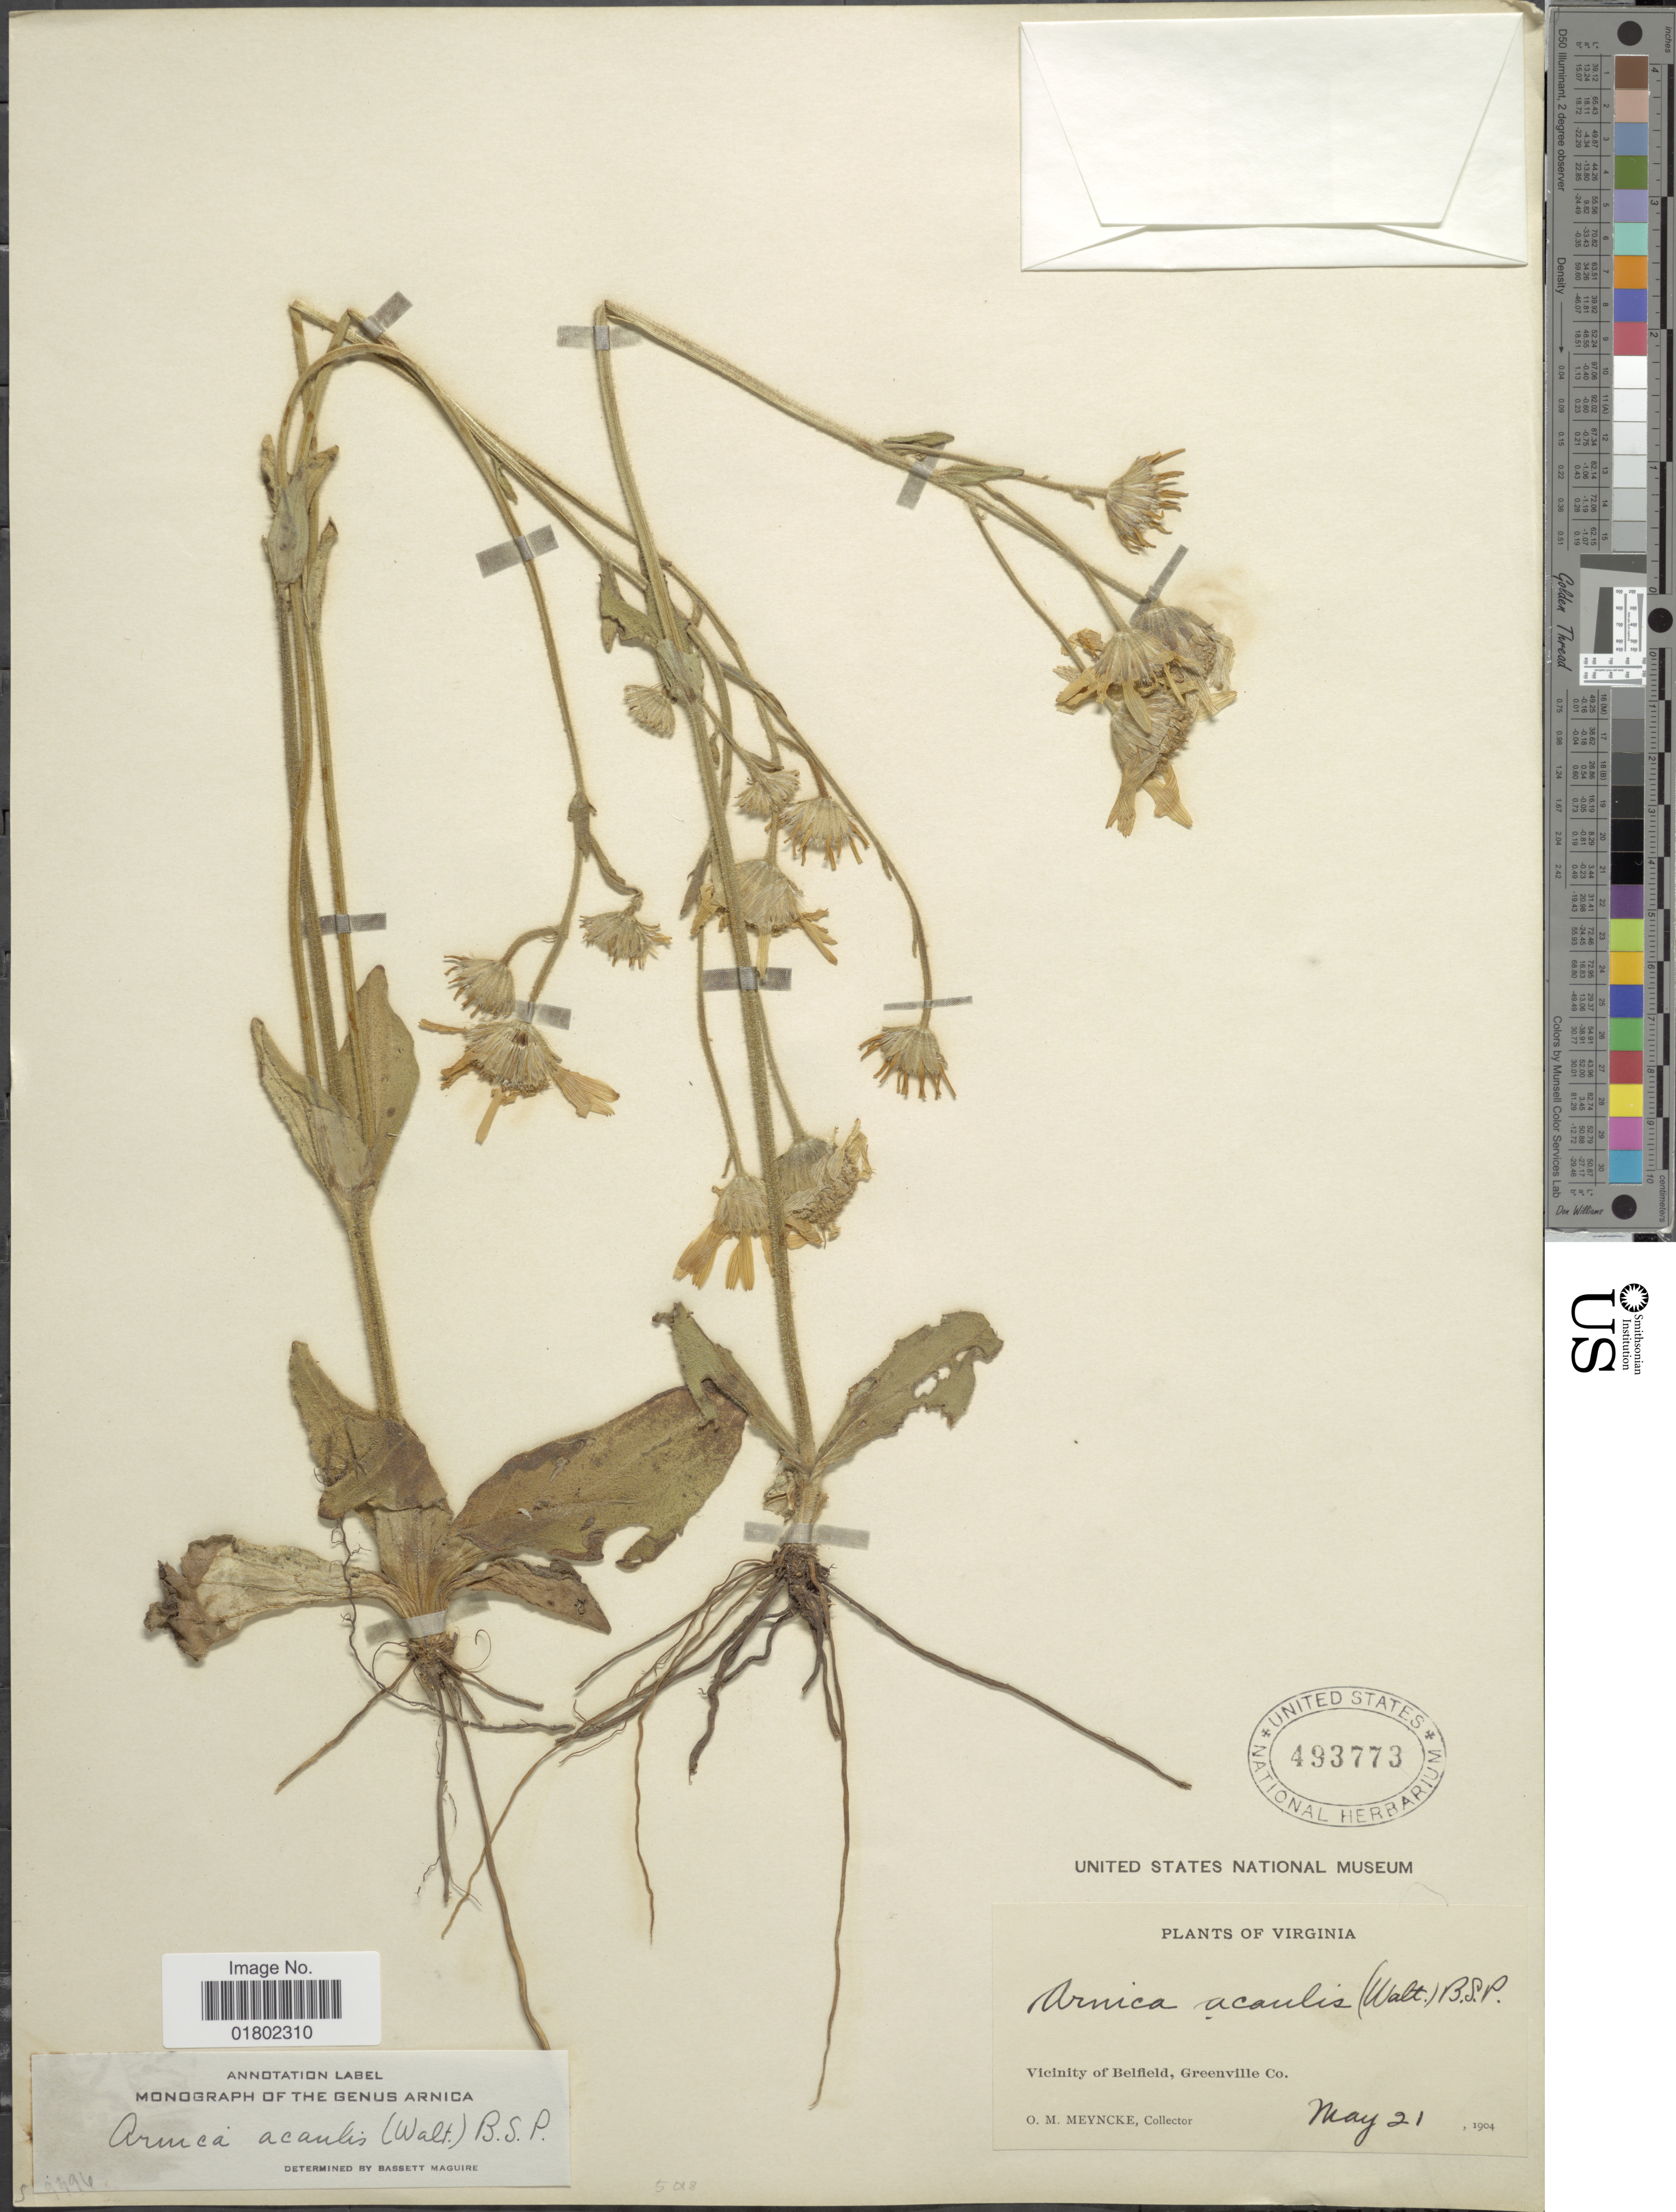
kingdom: Plantae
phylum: Tracheophyta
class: Magnoliopsida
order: Asterales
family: Asteraceae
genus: Arnica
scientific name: Arnica acaulis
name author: (Walter) Britton, Stearns & Poggenb.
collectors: O. Meyncke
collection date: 1904-05-21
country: United States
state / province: Virginia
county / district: Greensville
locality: Vicinity of Belfield, Greenville Co.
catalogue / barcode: US 493773